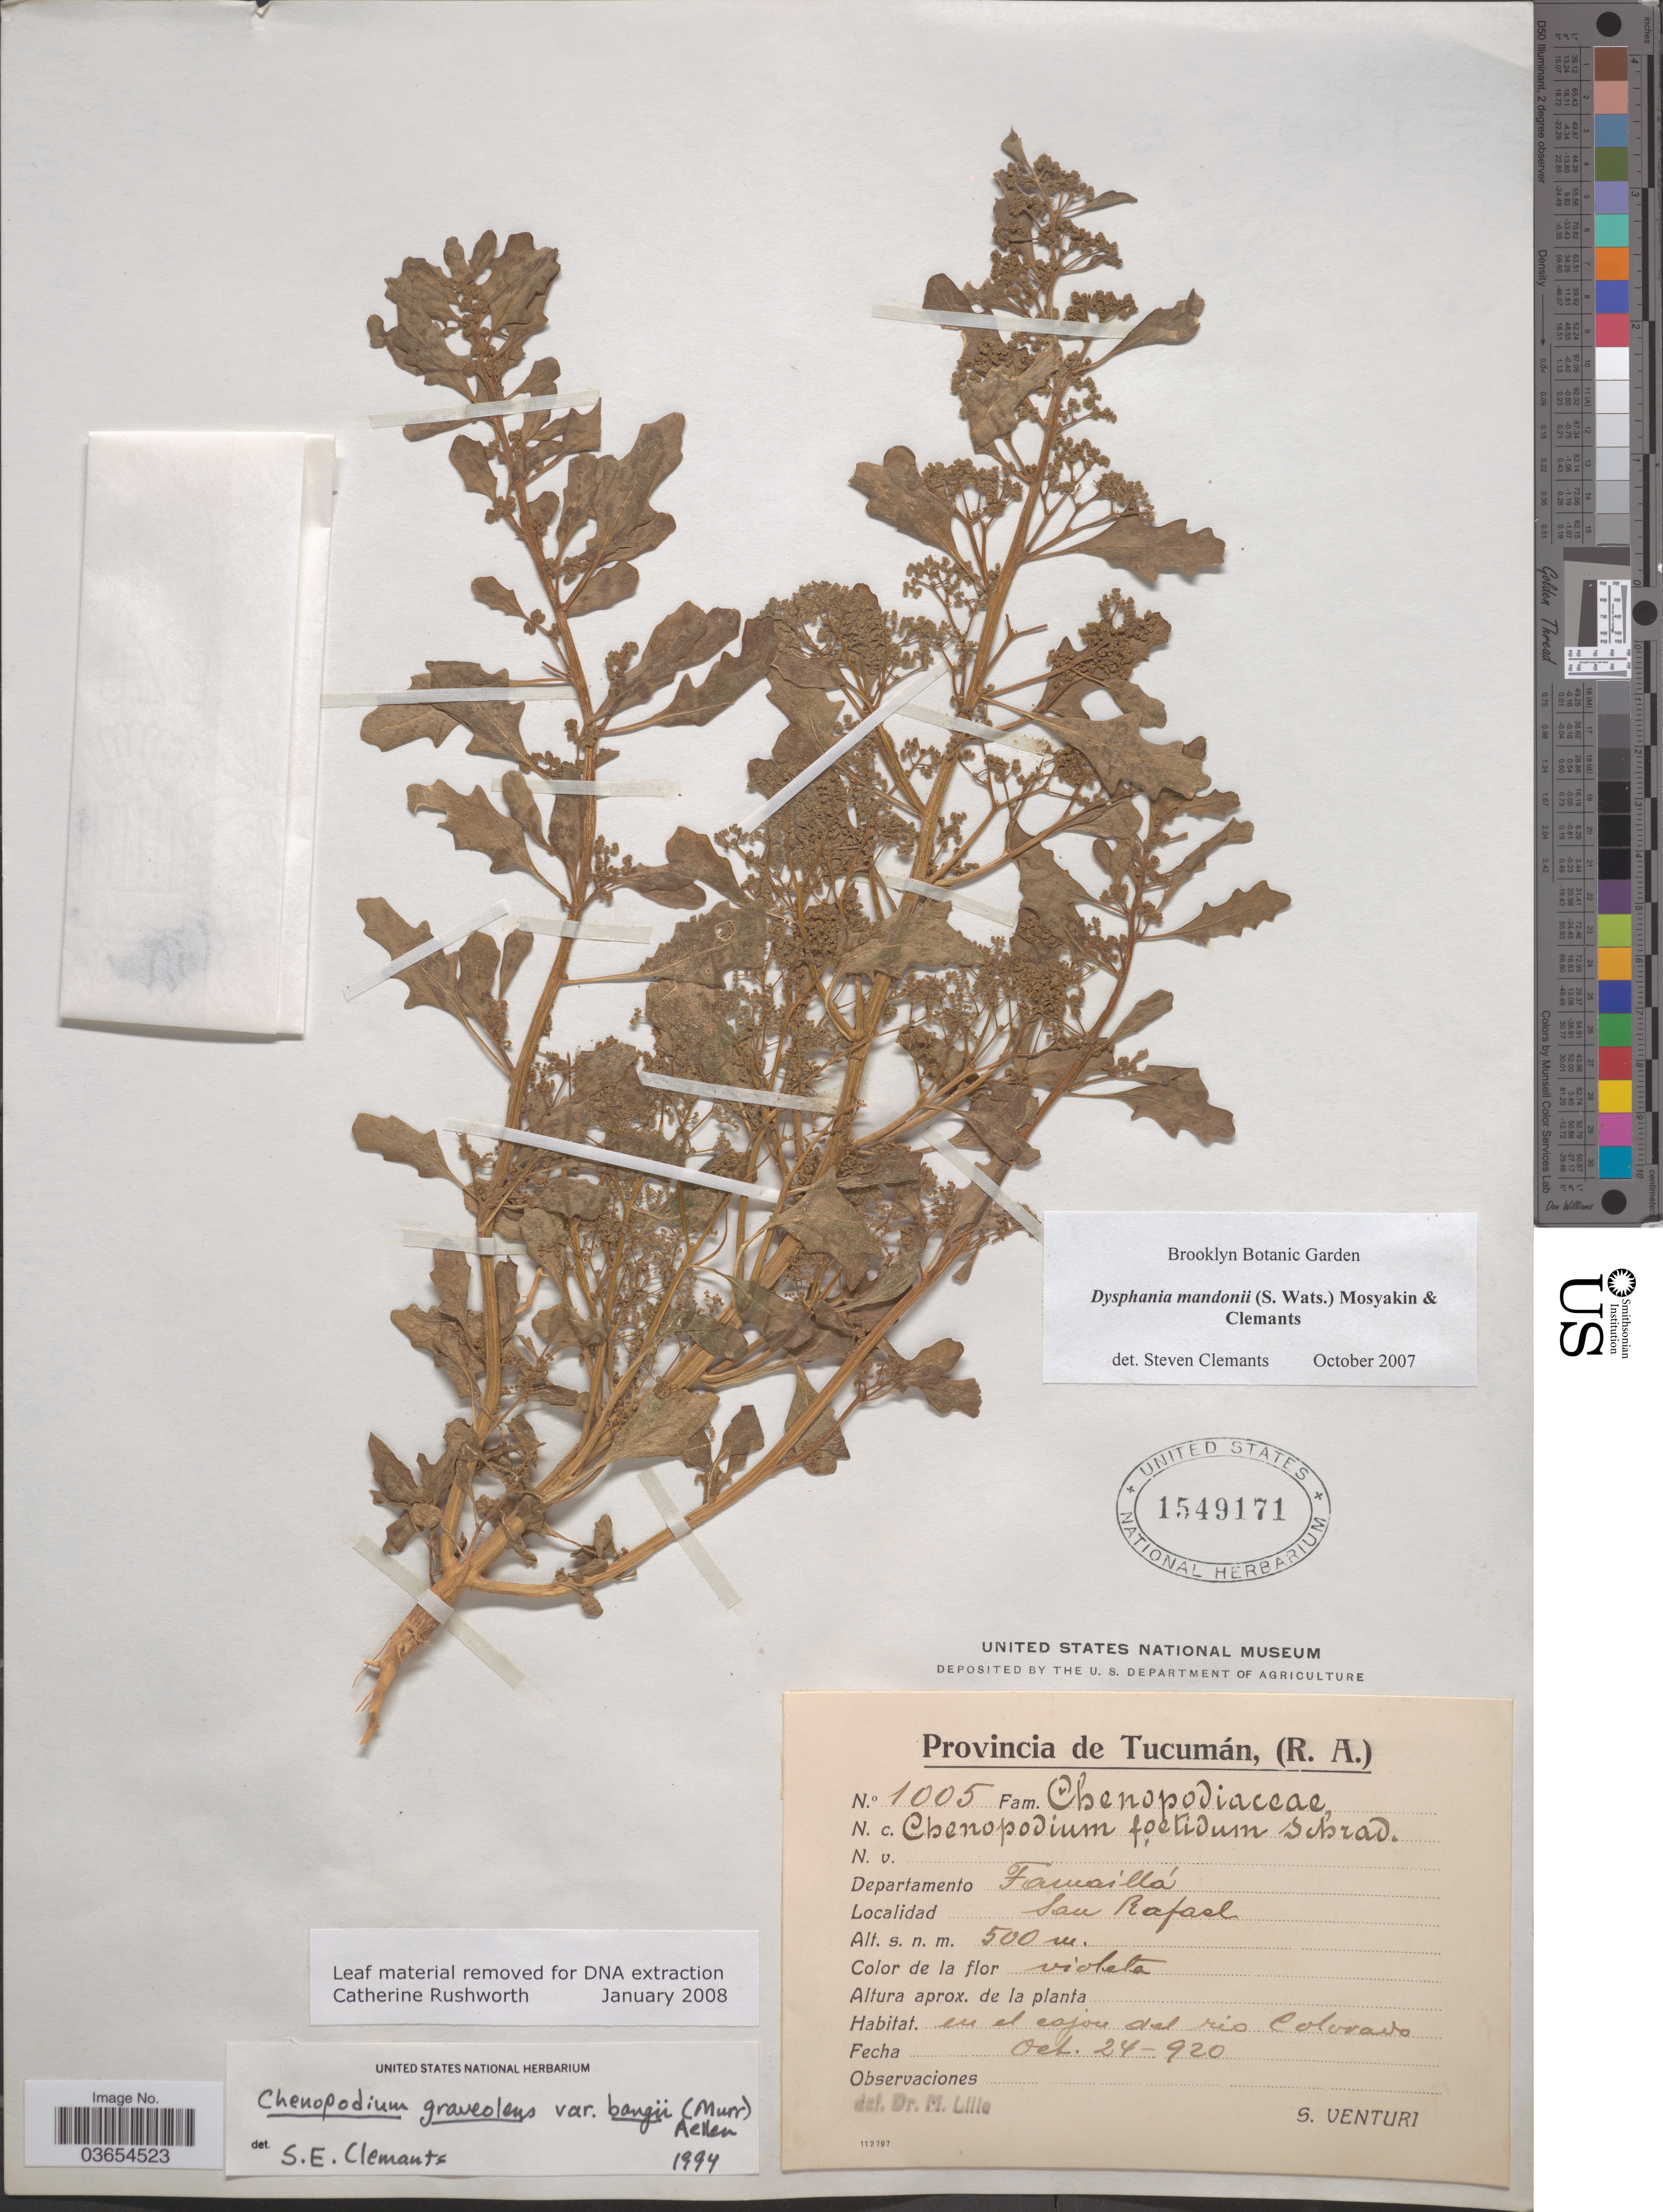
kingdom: Plantae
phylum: Tracheophyta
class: Magnoliopsida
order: Caryophyllales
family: Amaranthaceae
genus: Chenopodium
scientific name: Chenopodium incisum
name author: Poir.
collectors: S. Venturi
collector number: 1005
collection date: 1920-10-24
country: Argentina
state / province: Tucuman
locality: Departamento Famailla. San Rafael. En el cajon del rio Colorado.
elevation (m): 500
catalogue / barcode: US 1549171